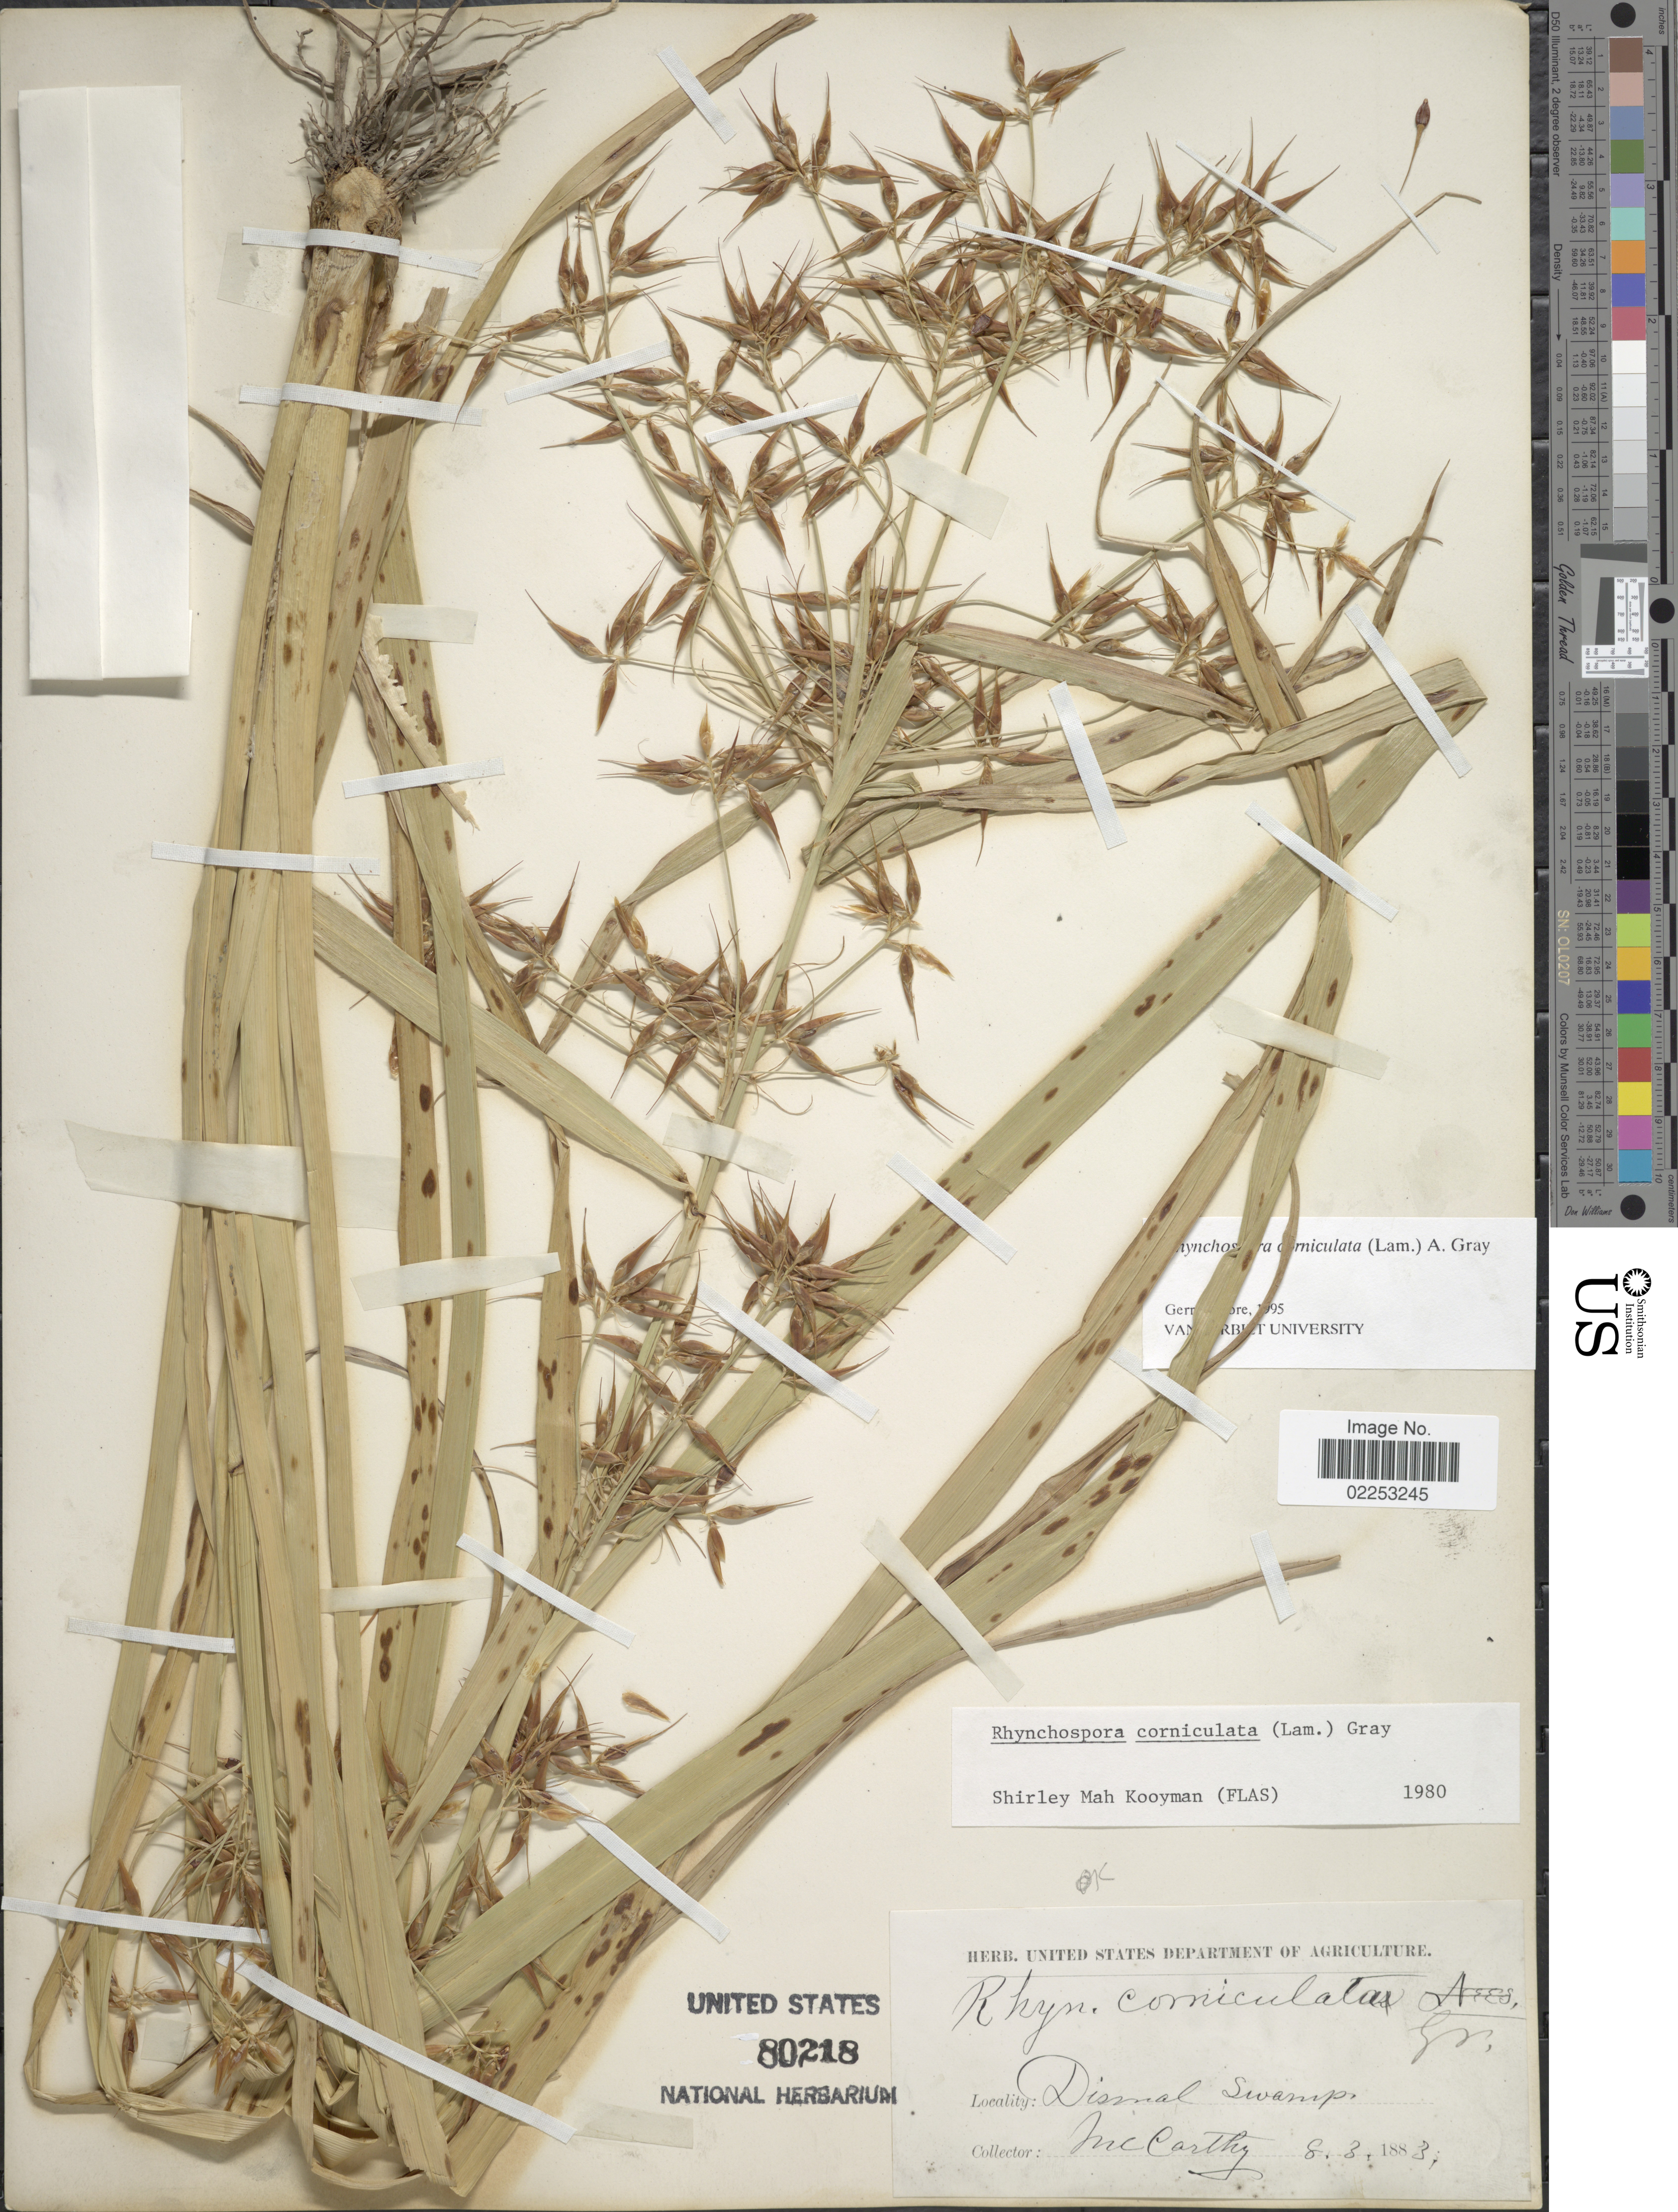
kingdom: Plantae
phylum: Tracheophyta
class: Liliopsida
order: Poales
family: Cyperaceae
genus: Rhynchospora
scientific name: Rhynchospora corniculata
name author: (Lam.) A. Gray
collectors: -- McCarthy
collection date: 1883-08-03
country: United States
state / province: Oklahoma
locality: Dismal Swamp.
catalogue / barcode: US 80218